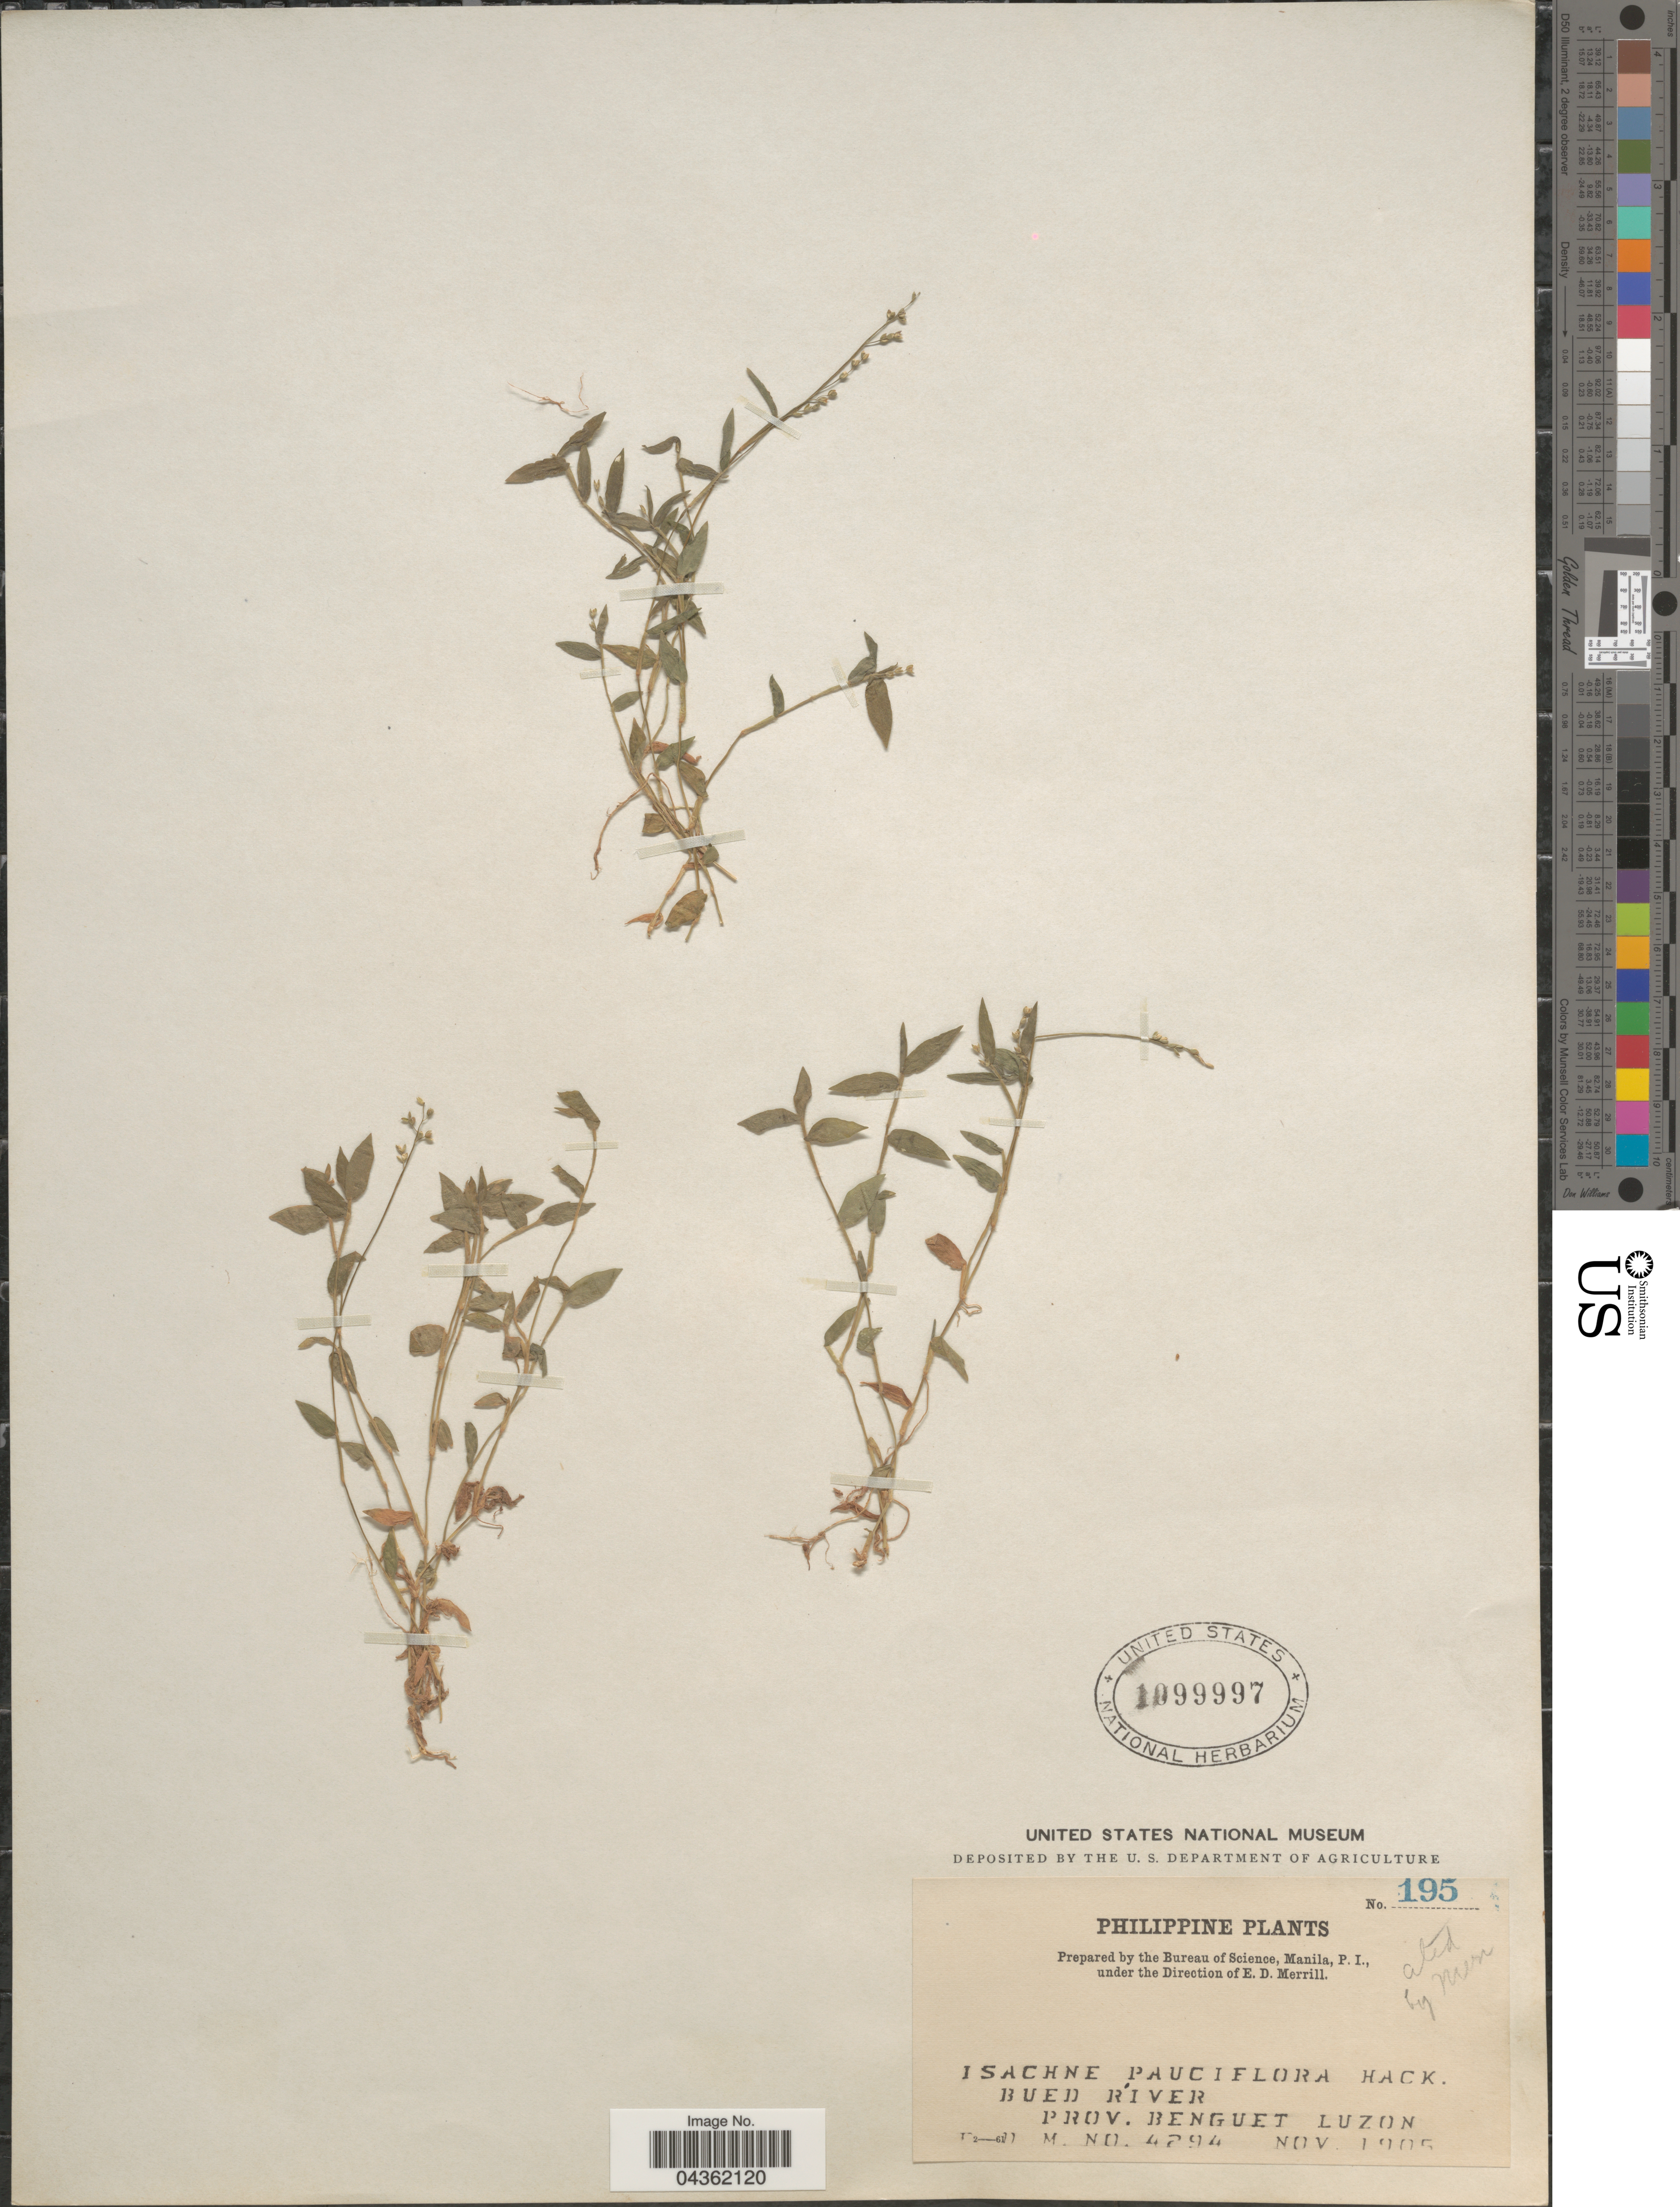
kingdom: Plantae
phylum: Tracheophyta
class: Liliopsida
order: Poales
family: Poaceae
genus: Isachne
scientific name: Isachne myosotis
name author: Nees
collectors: E. D. Merrill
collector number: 4294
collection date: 1905-11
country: Philippines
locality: Bued River. Prov. Benguet. Luzon.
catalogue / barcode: US 1099997